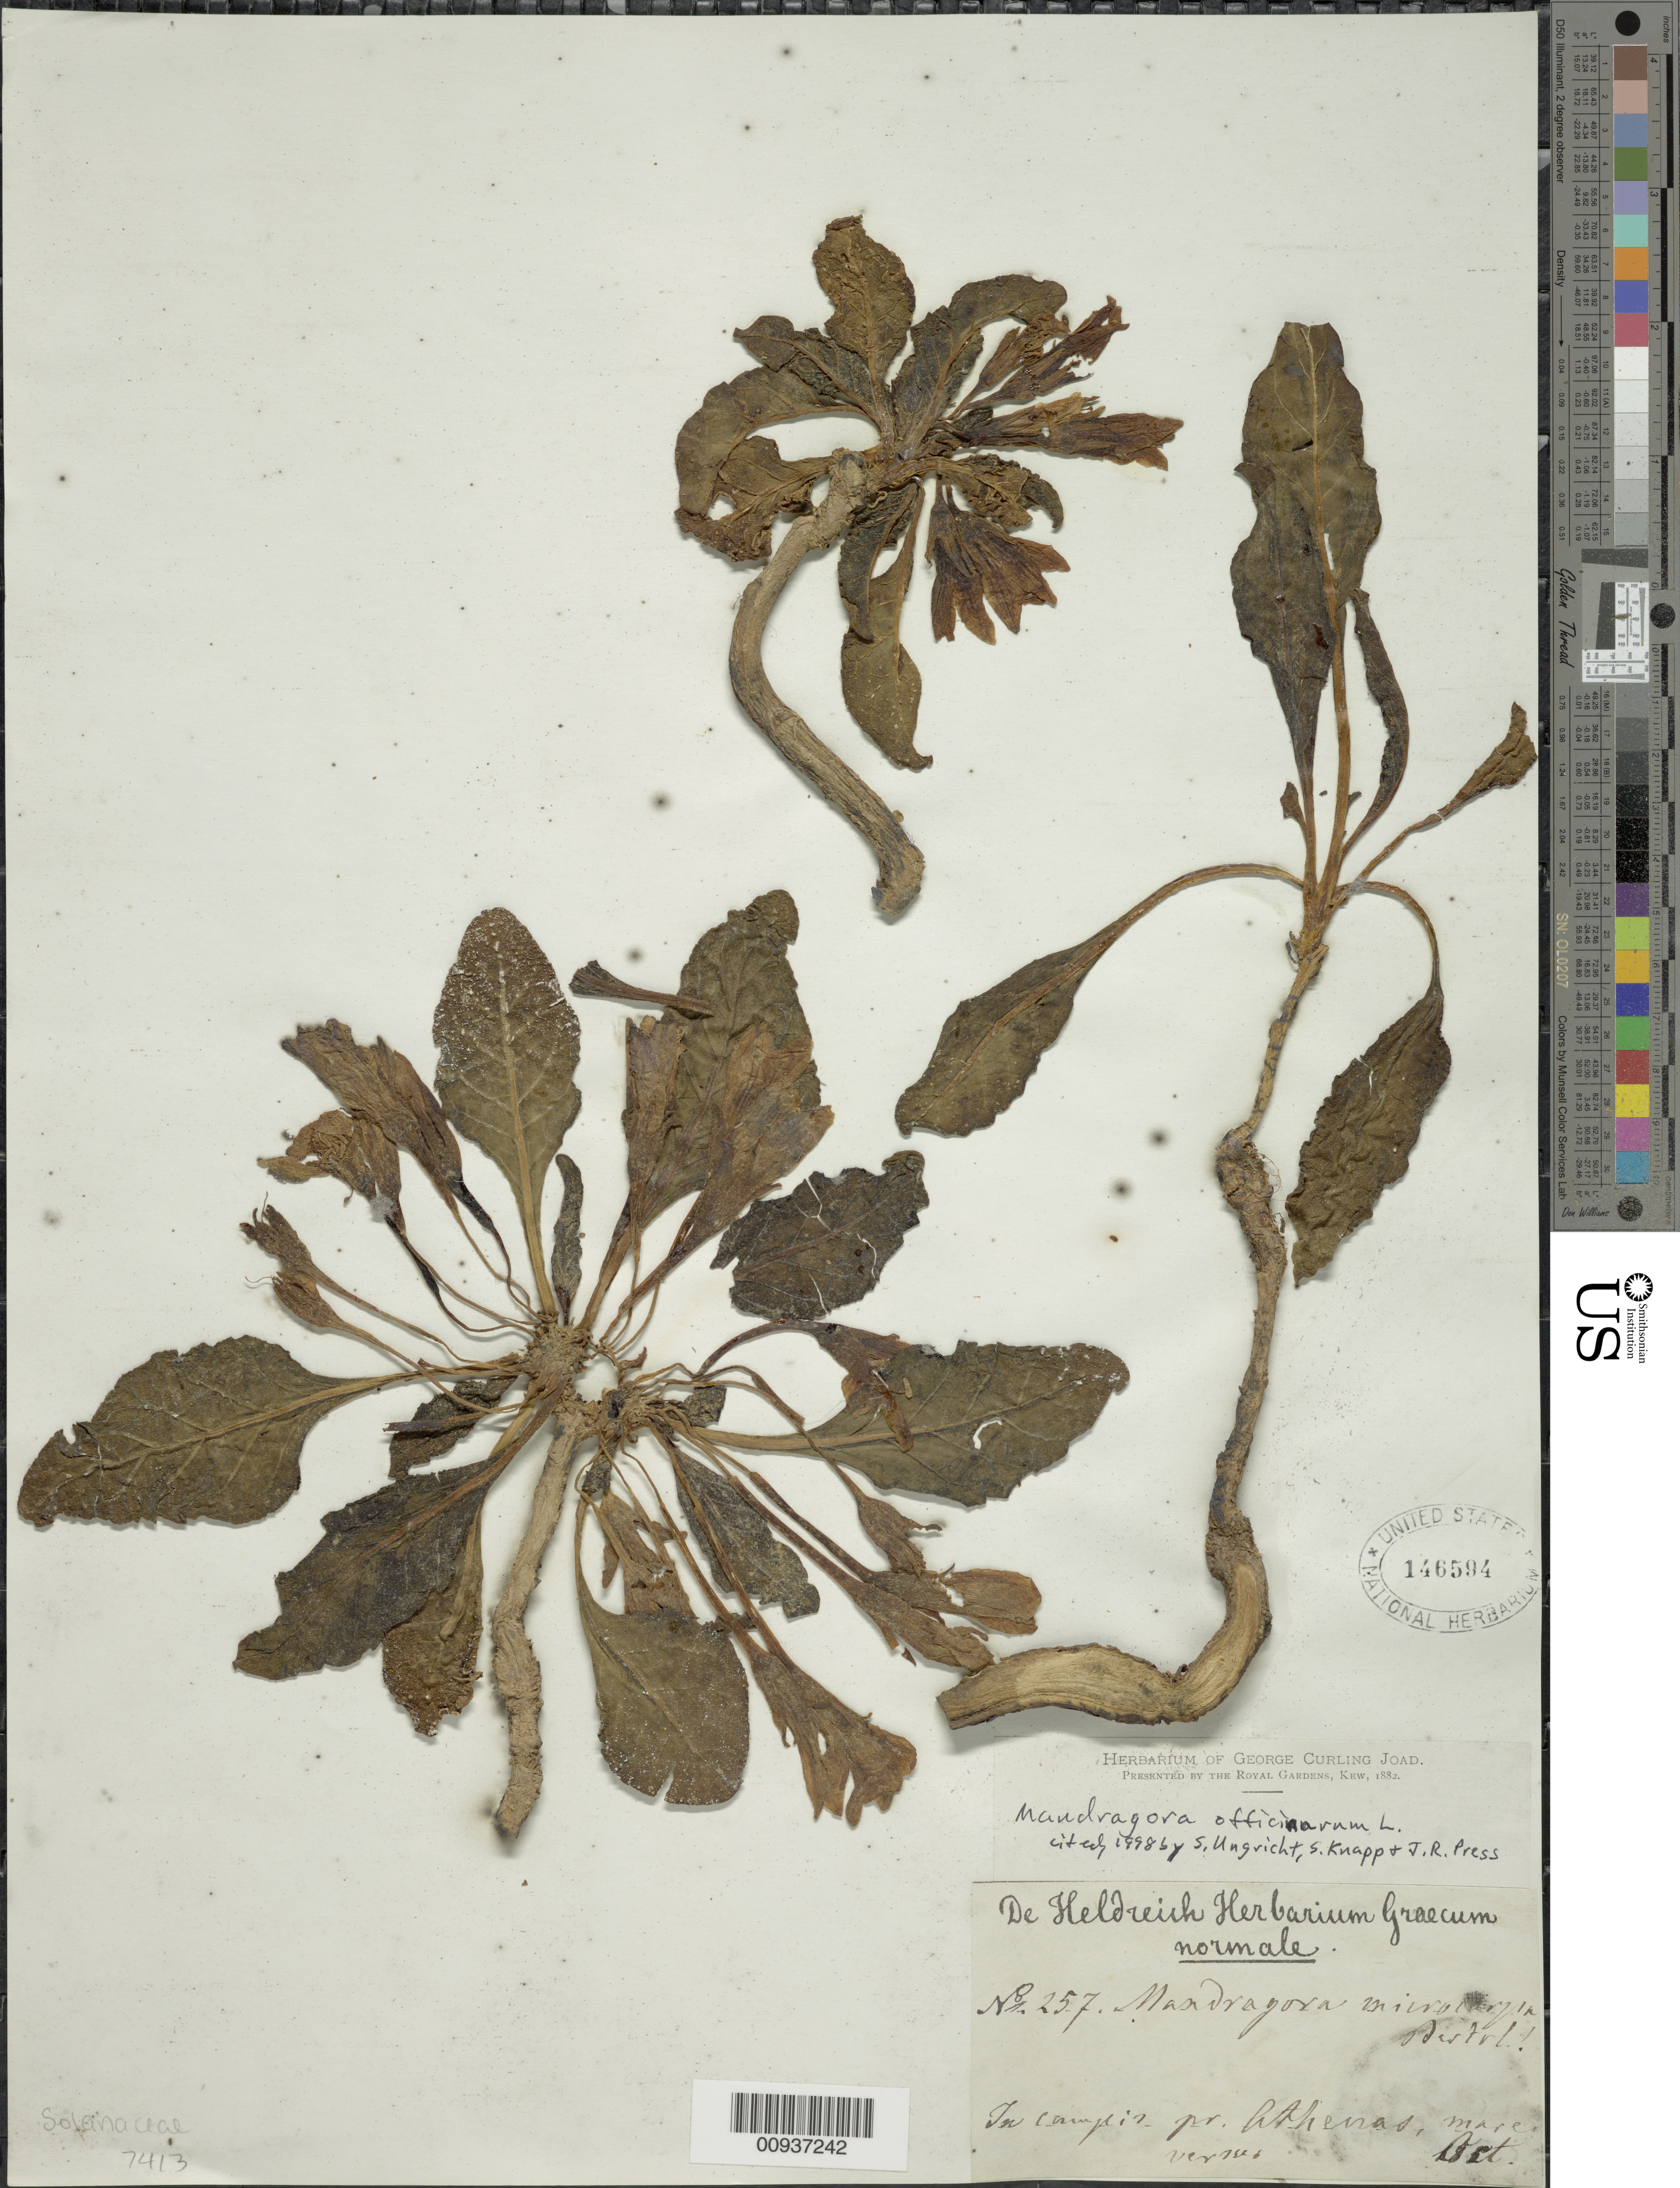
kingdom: Plantae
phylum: Tracheophyta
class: Magnoliopsida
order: Solanales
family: Solanaceae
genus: Mandragora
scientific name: Mandragora officinarum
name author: L.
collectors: Heldreich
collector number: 257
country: Greece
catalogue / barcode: US 146594